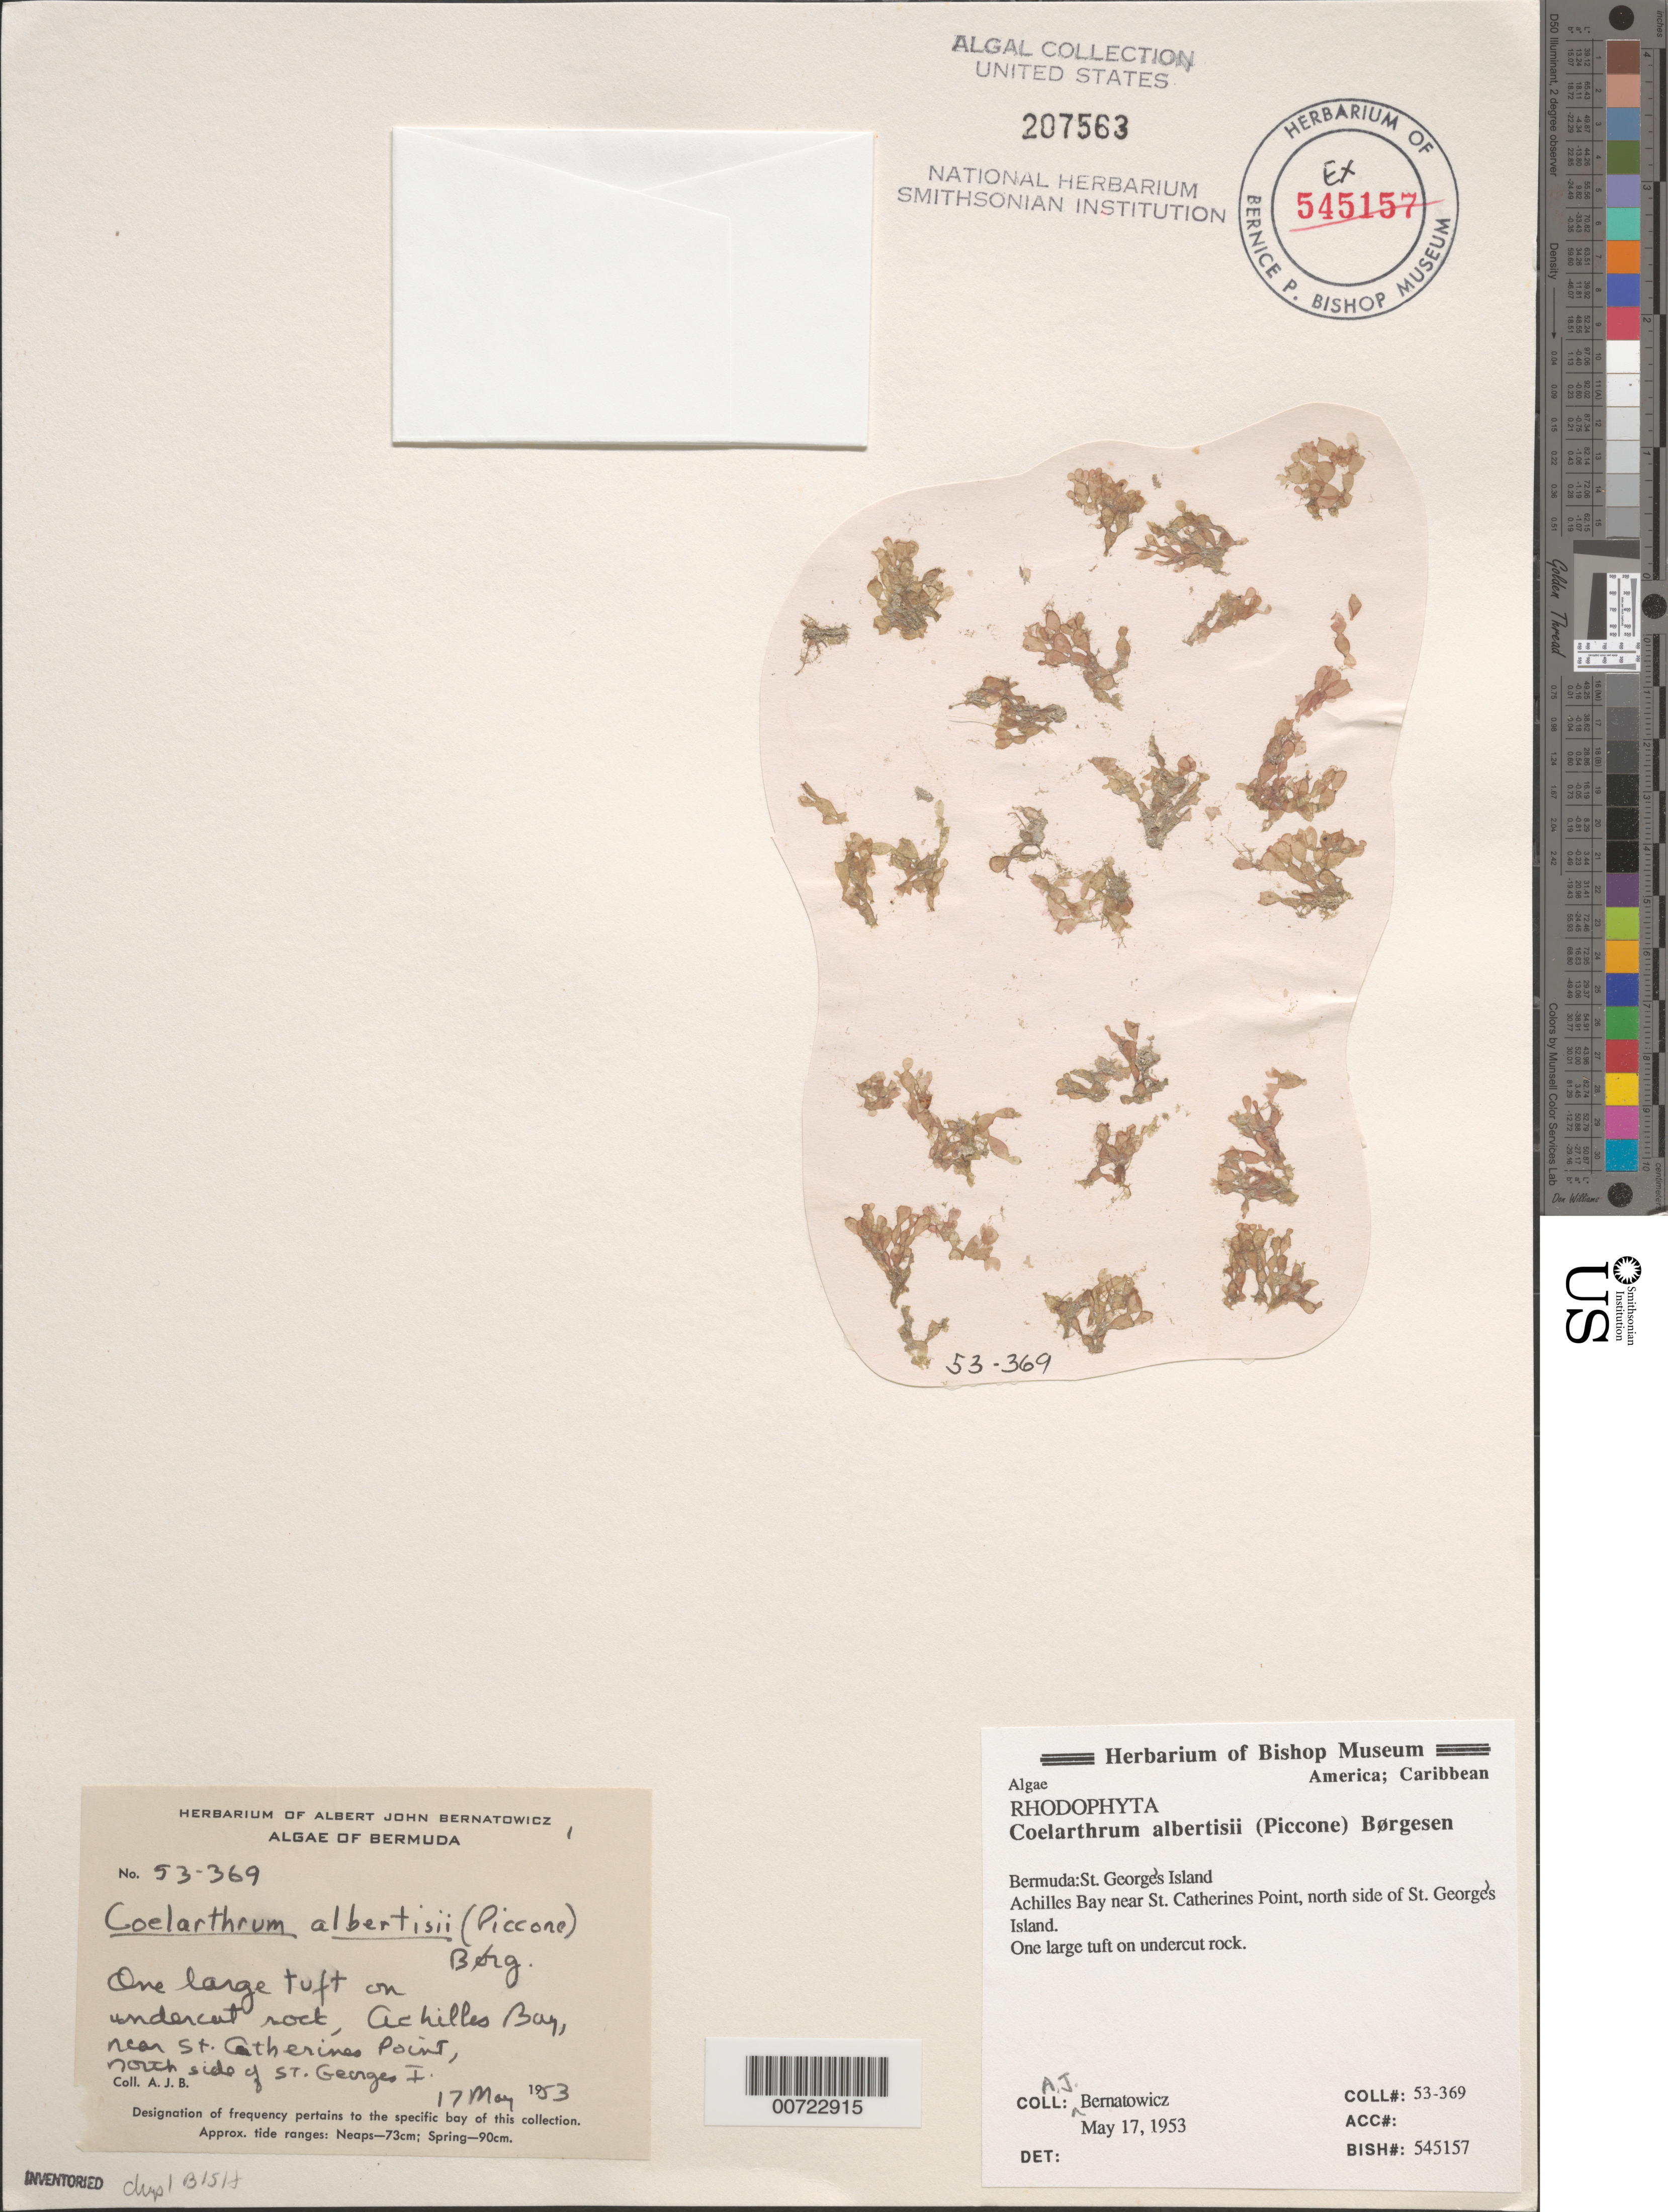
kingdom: Plantae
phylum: Rhodophyta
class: Florideophyceae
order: Rhodymeniales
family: Rhodymeniaceae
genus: Coelarthrum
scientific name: Coelarthrum cliftonii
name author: (Harv.) Kylin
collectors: A. Bernatowicz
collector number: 53-369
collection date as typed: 17 May 1953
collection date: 1953-05-17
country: Bermuda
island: St. George's Island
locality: Achilles Bay near St. Catherine's Point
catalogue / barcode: US 207563